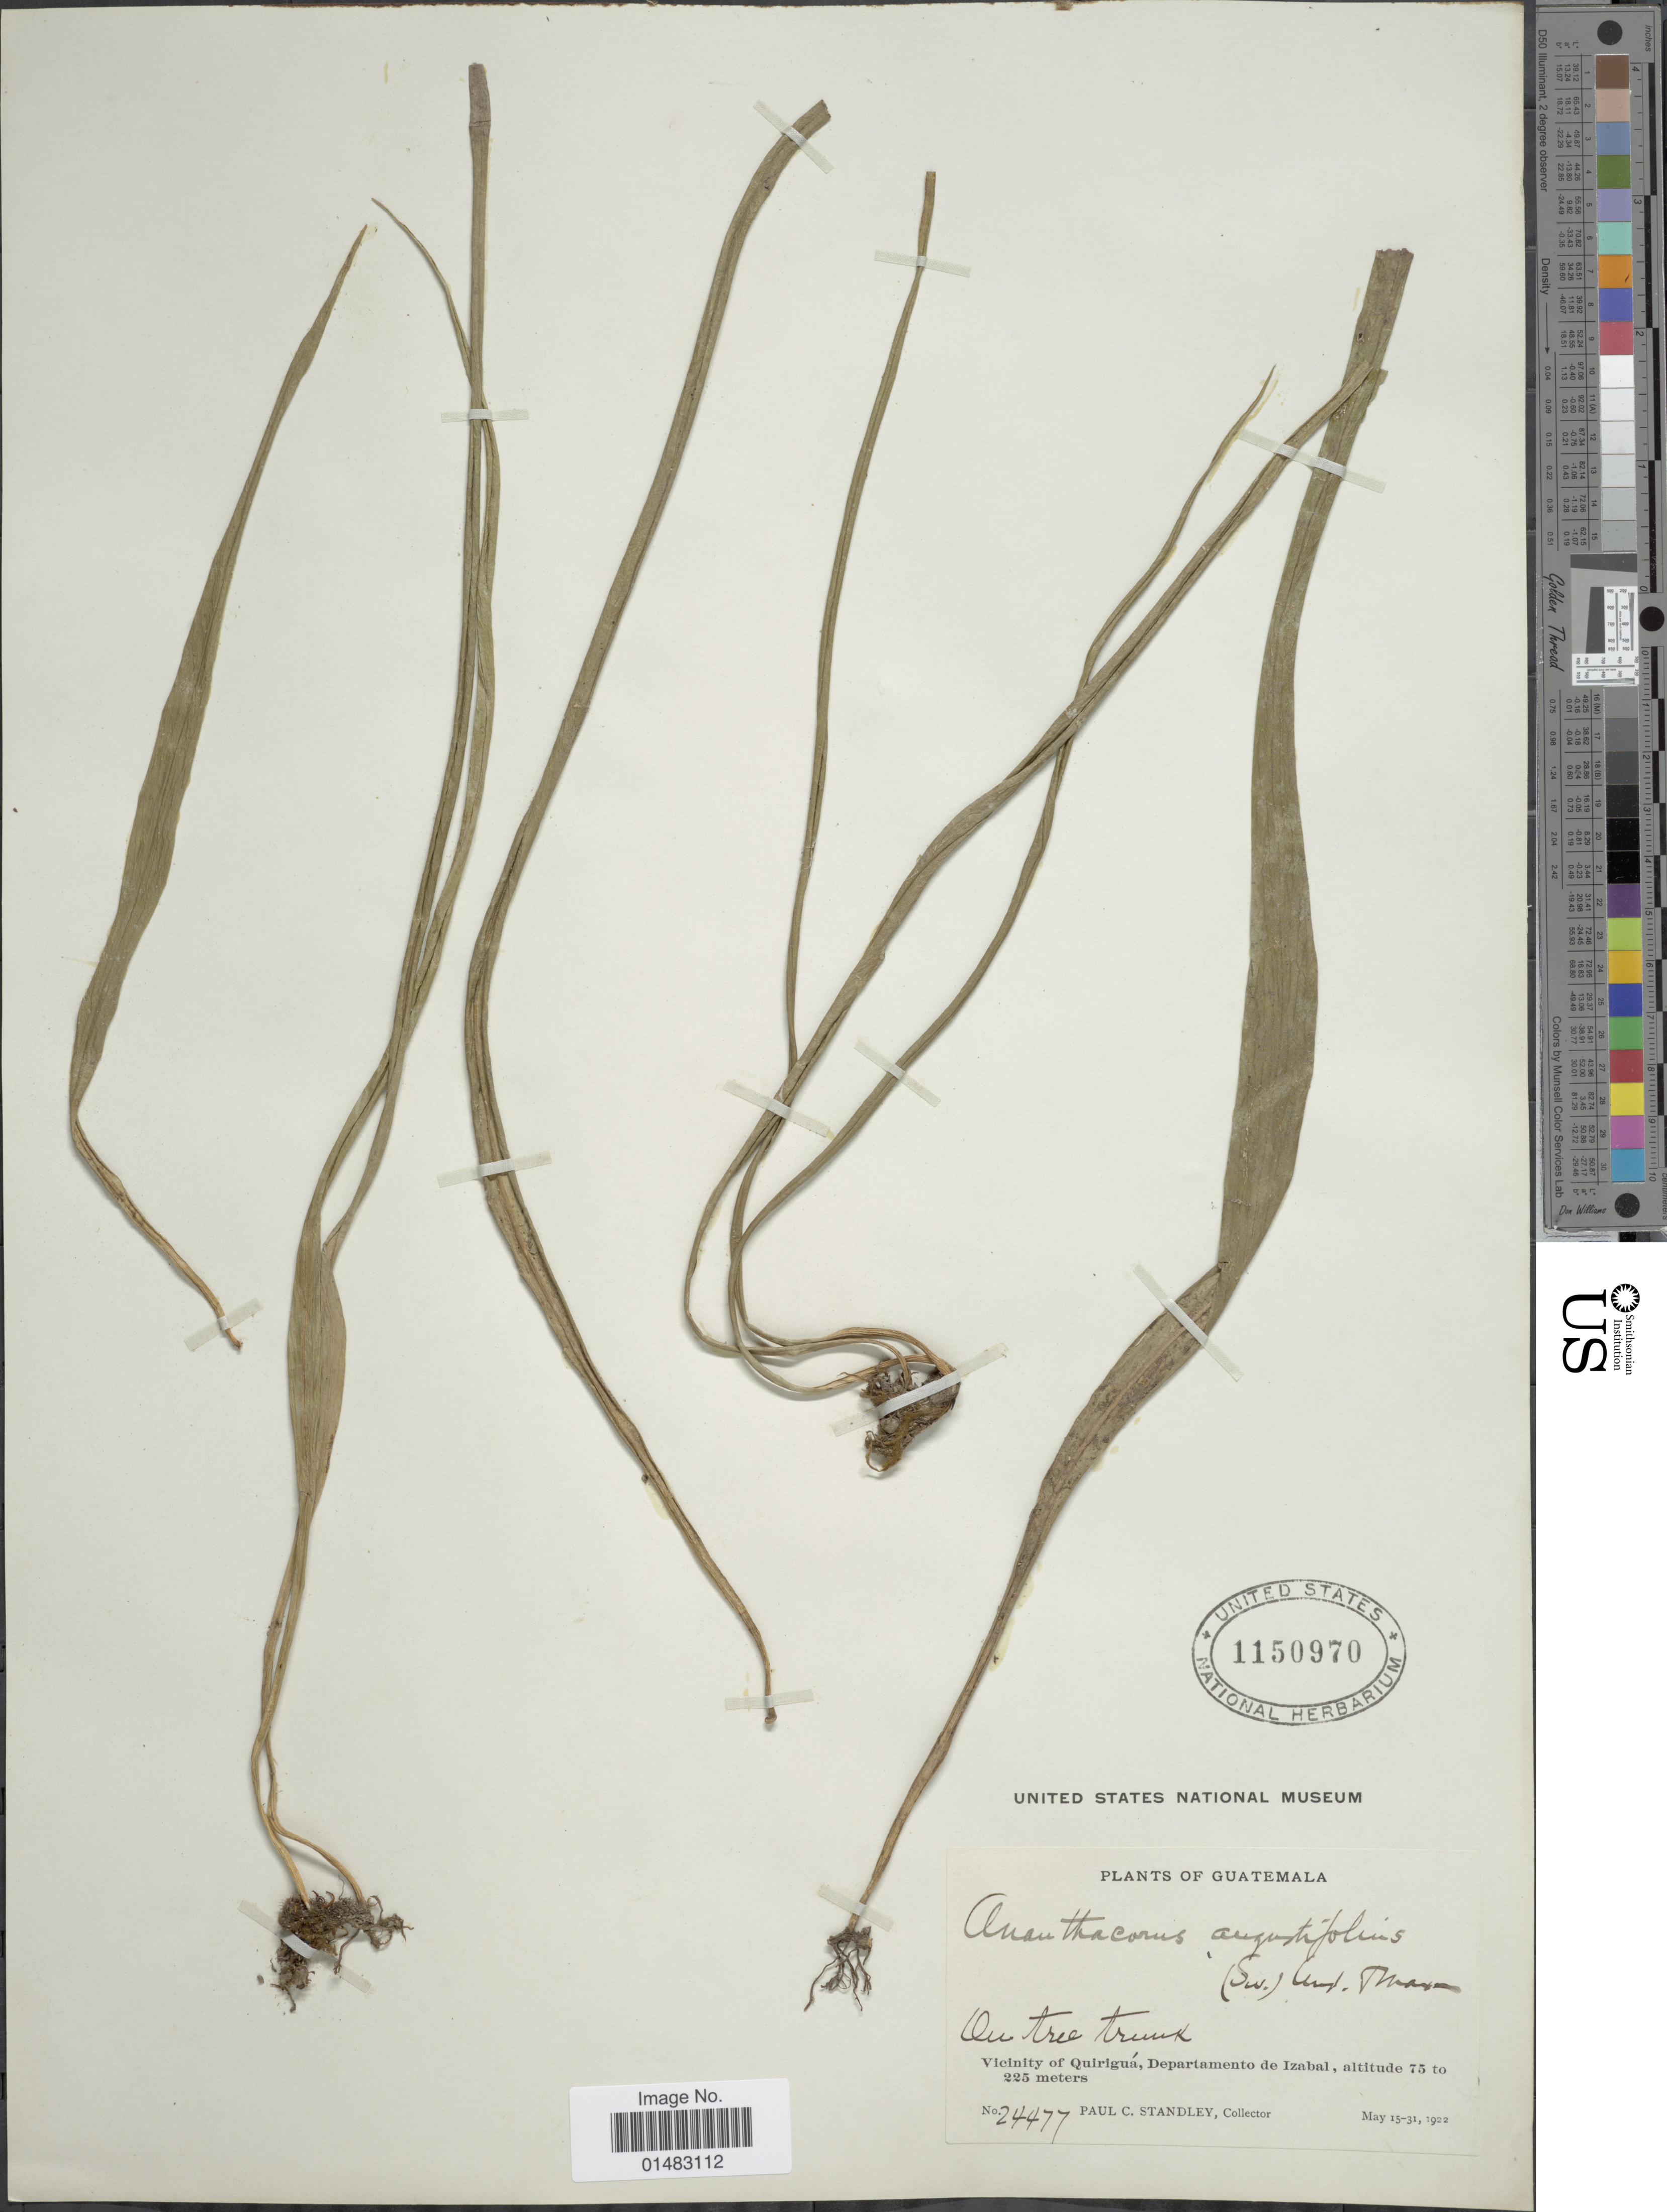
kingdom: Plantae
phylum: Tracheophyta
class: Polypodiopsida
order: Polypodiales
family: Pteridaceae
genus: Ananthacorus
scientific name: Ananthacorus angustifolius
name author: (Sw.) Underw. & Maxon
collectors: P. C. Standley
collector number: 24477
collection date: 1922-05-15/1922-05-31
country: Guatemala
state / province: Izabal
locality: Vicinity of Quirigua, Departamento de Izabal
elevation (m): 75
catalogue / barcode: US 1150970